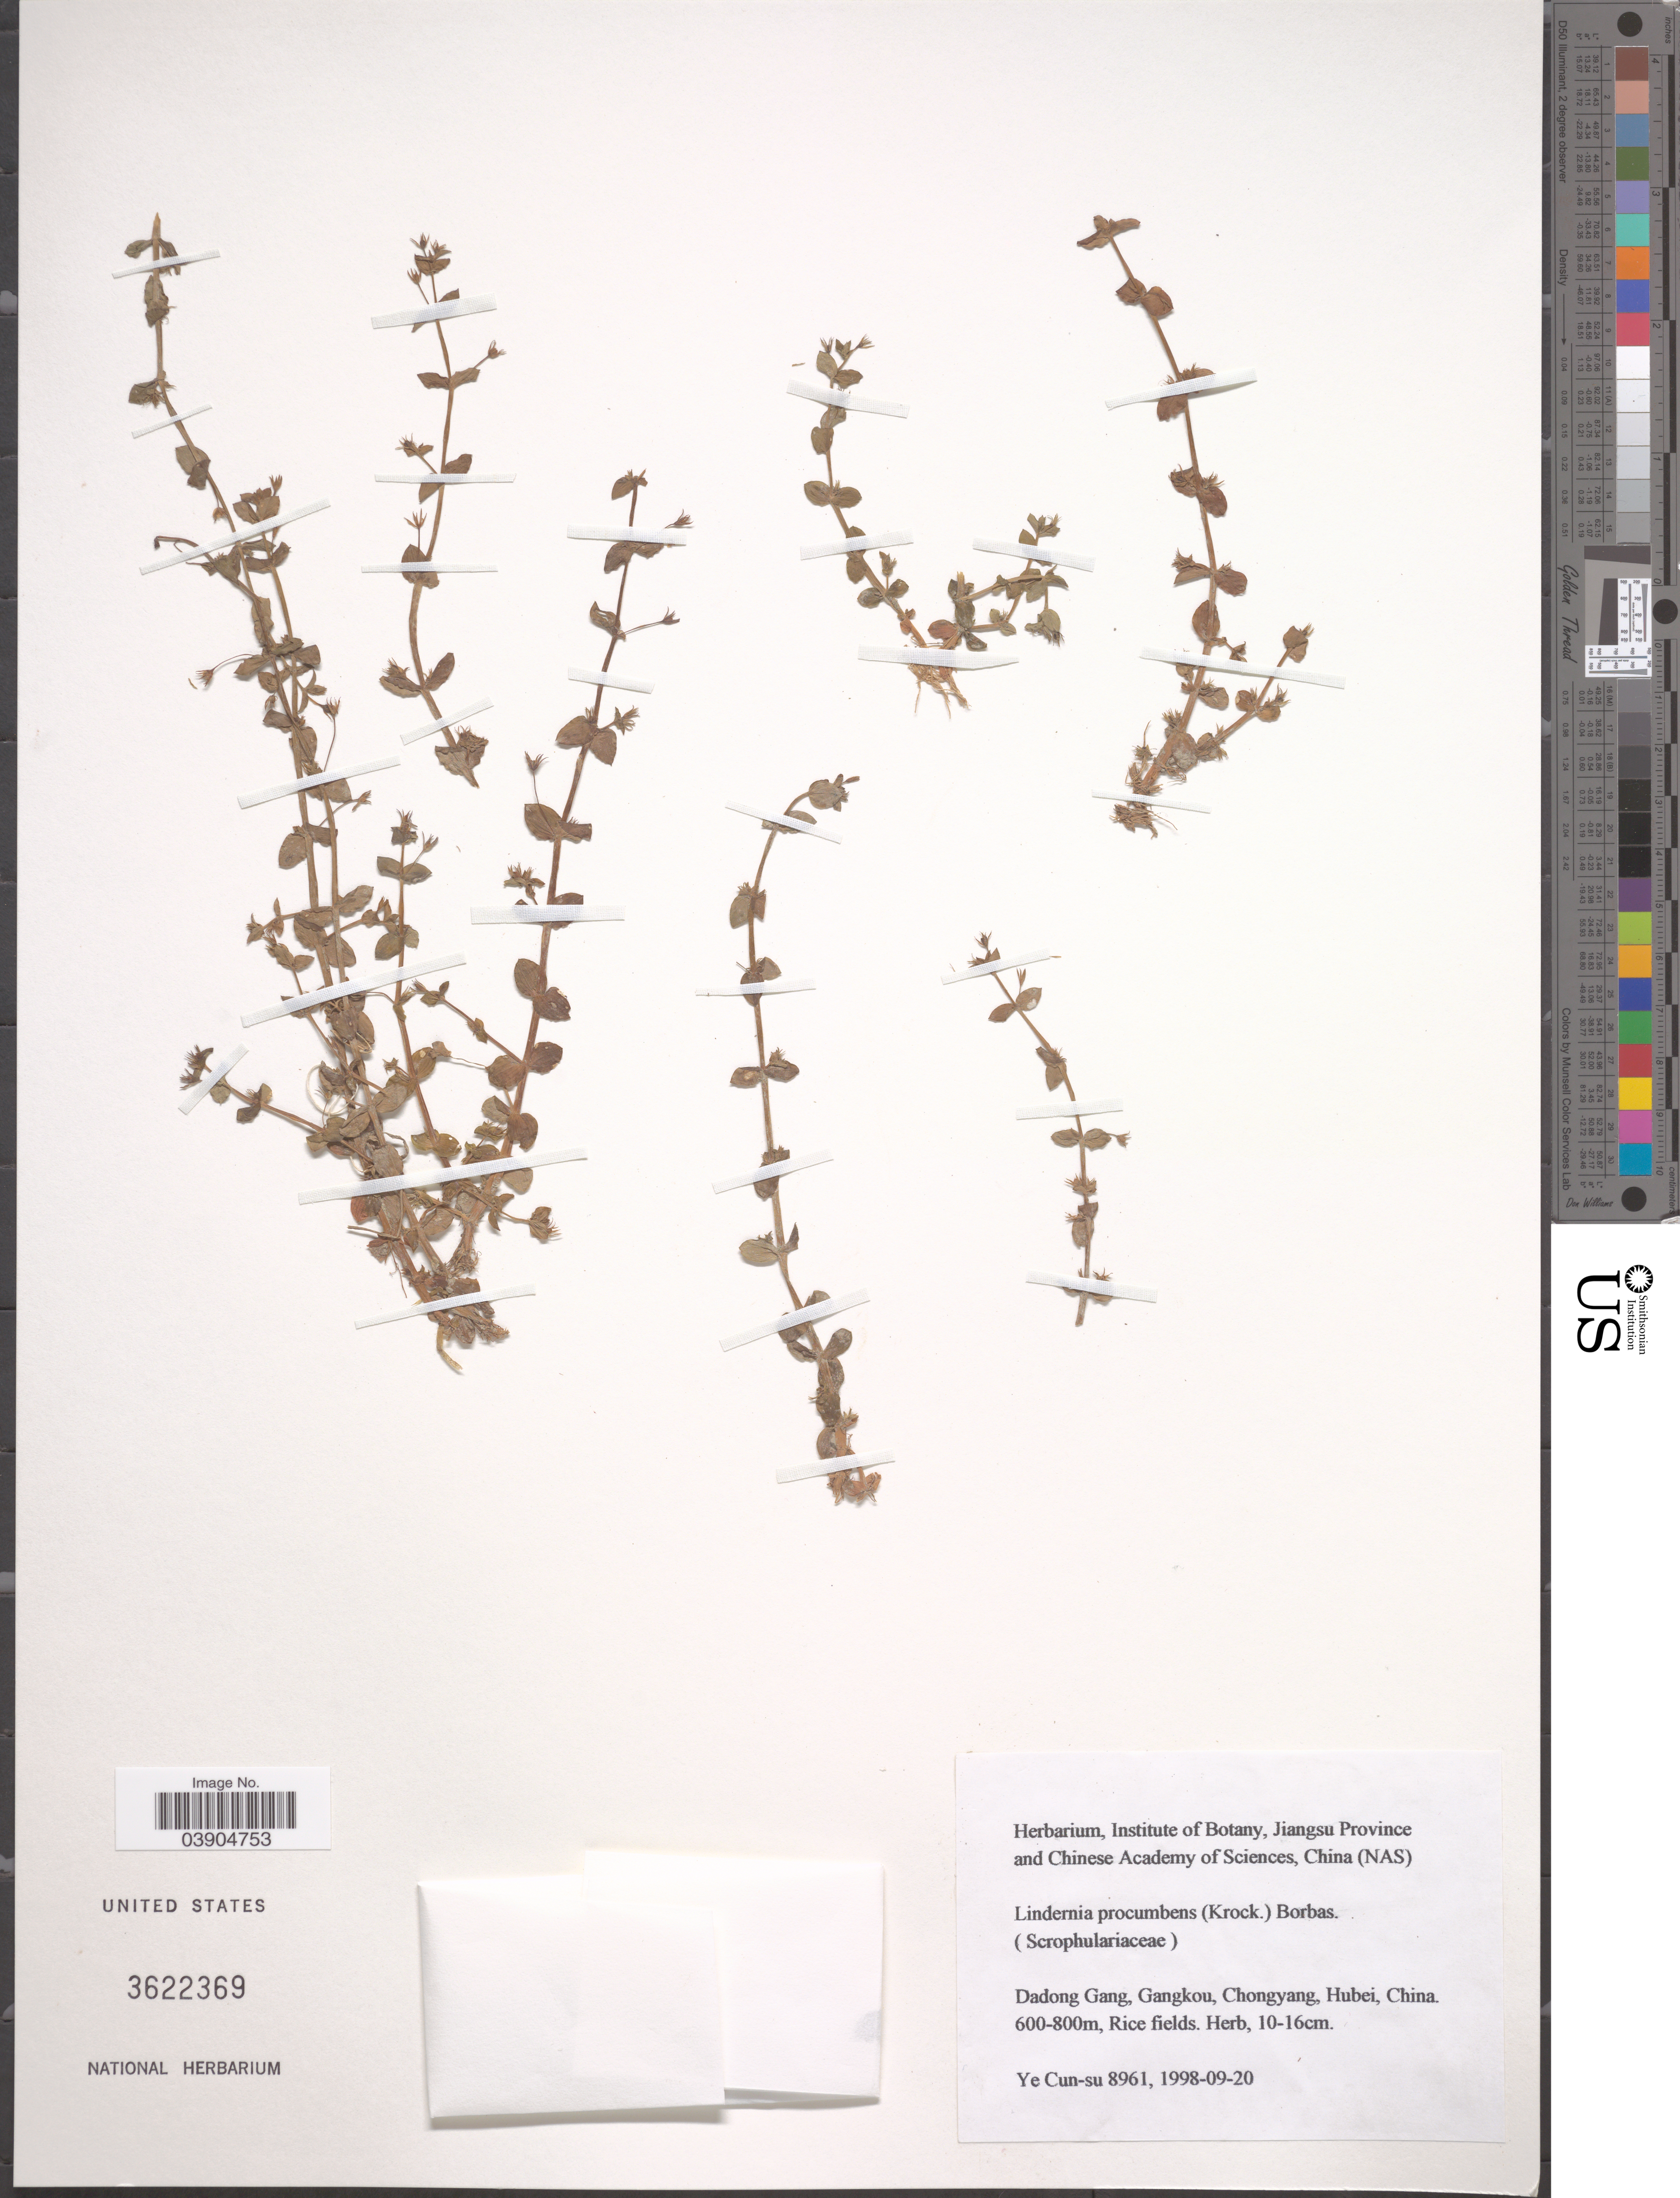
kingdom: Plantae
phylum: Tracheophyta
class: Magnoliopsida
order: Lamiales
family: Linderniaceae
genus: Lindernia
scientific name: Lindernia procumbens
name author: (Krock.) Philcox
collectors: Ye Cun-su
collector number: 8961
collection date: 1998-09-20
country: China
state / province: Hubei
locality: Dadong Gang, Gangkou, Chongyang.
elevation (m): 600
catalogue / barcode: US 3622369